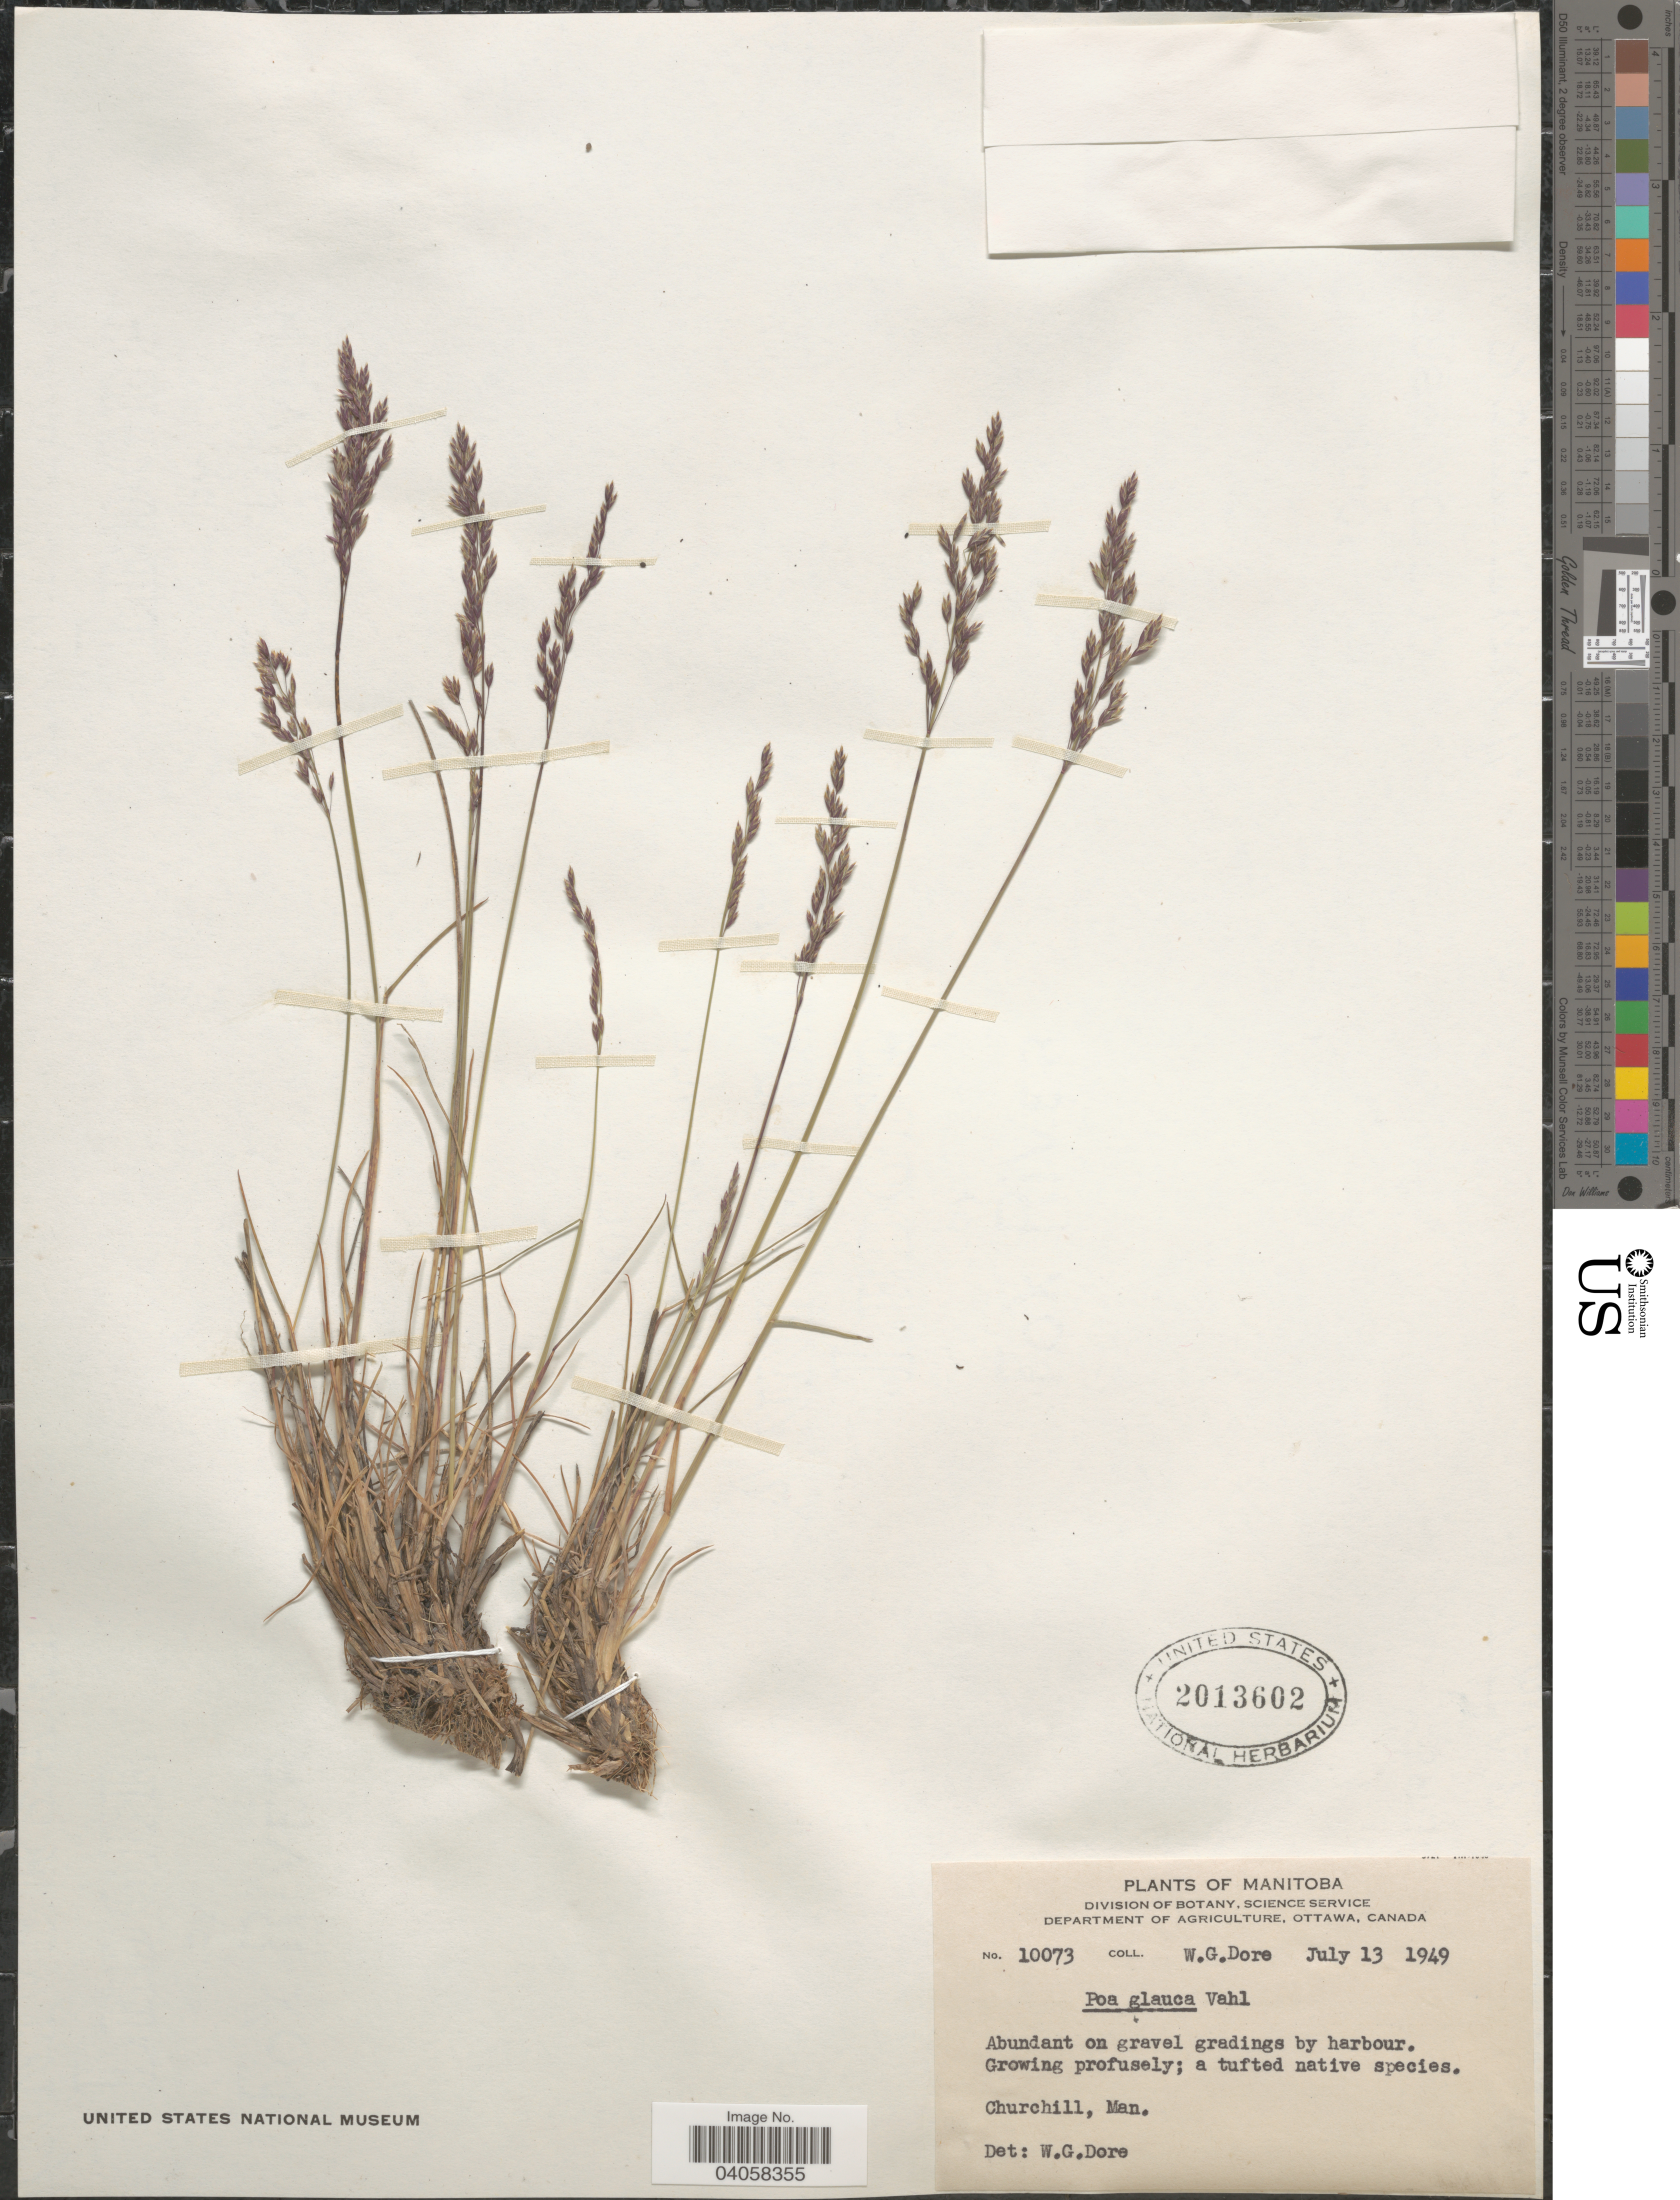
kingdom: Plantae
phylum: Tracheophyta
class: Liliopsida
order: Poales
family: Poaceae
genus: Poa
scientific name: Poa glauca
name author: Vahl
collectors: W. Dore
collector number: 10073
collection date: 1949-07-13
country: Canada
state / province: Manitoba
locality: Churchill.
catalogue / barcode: US 2013602